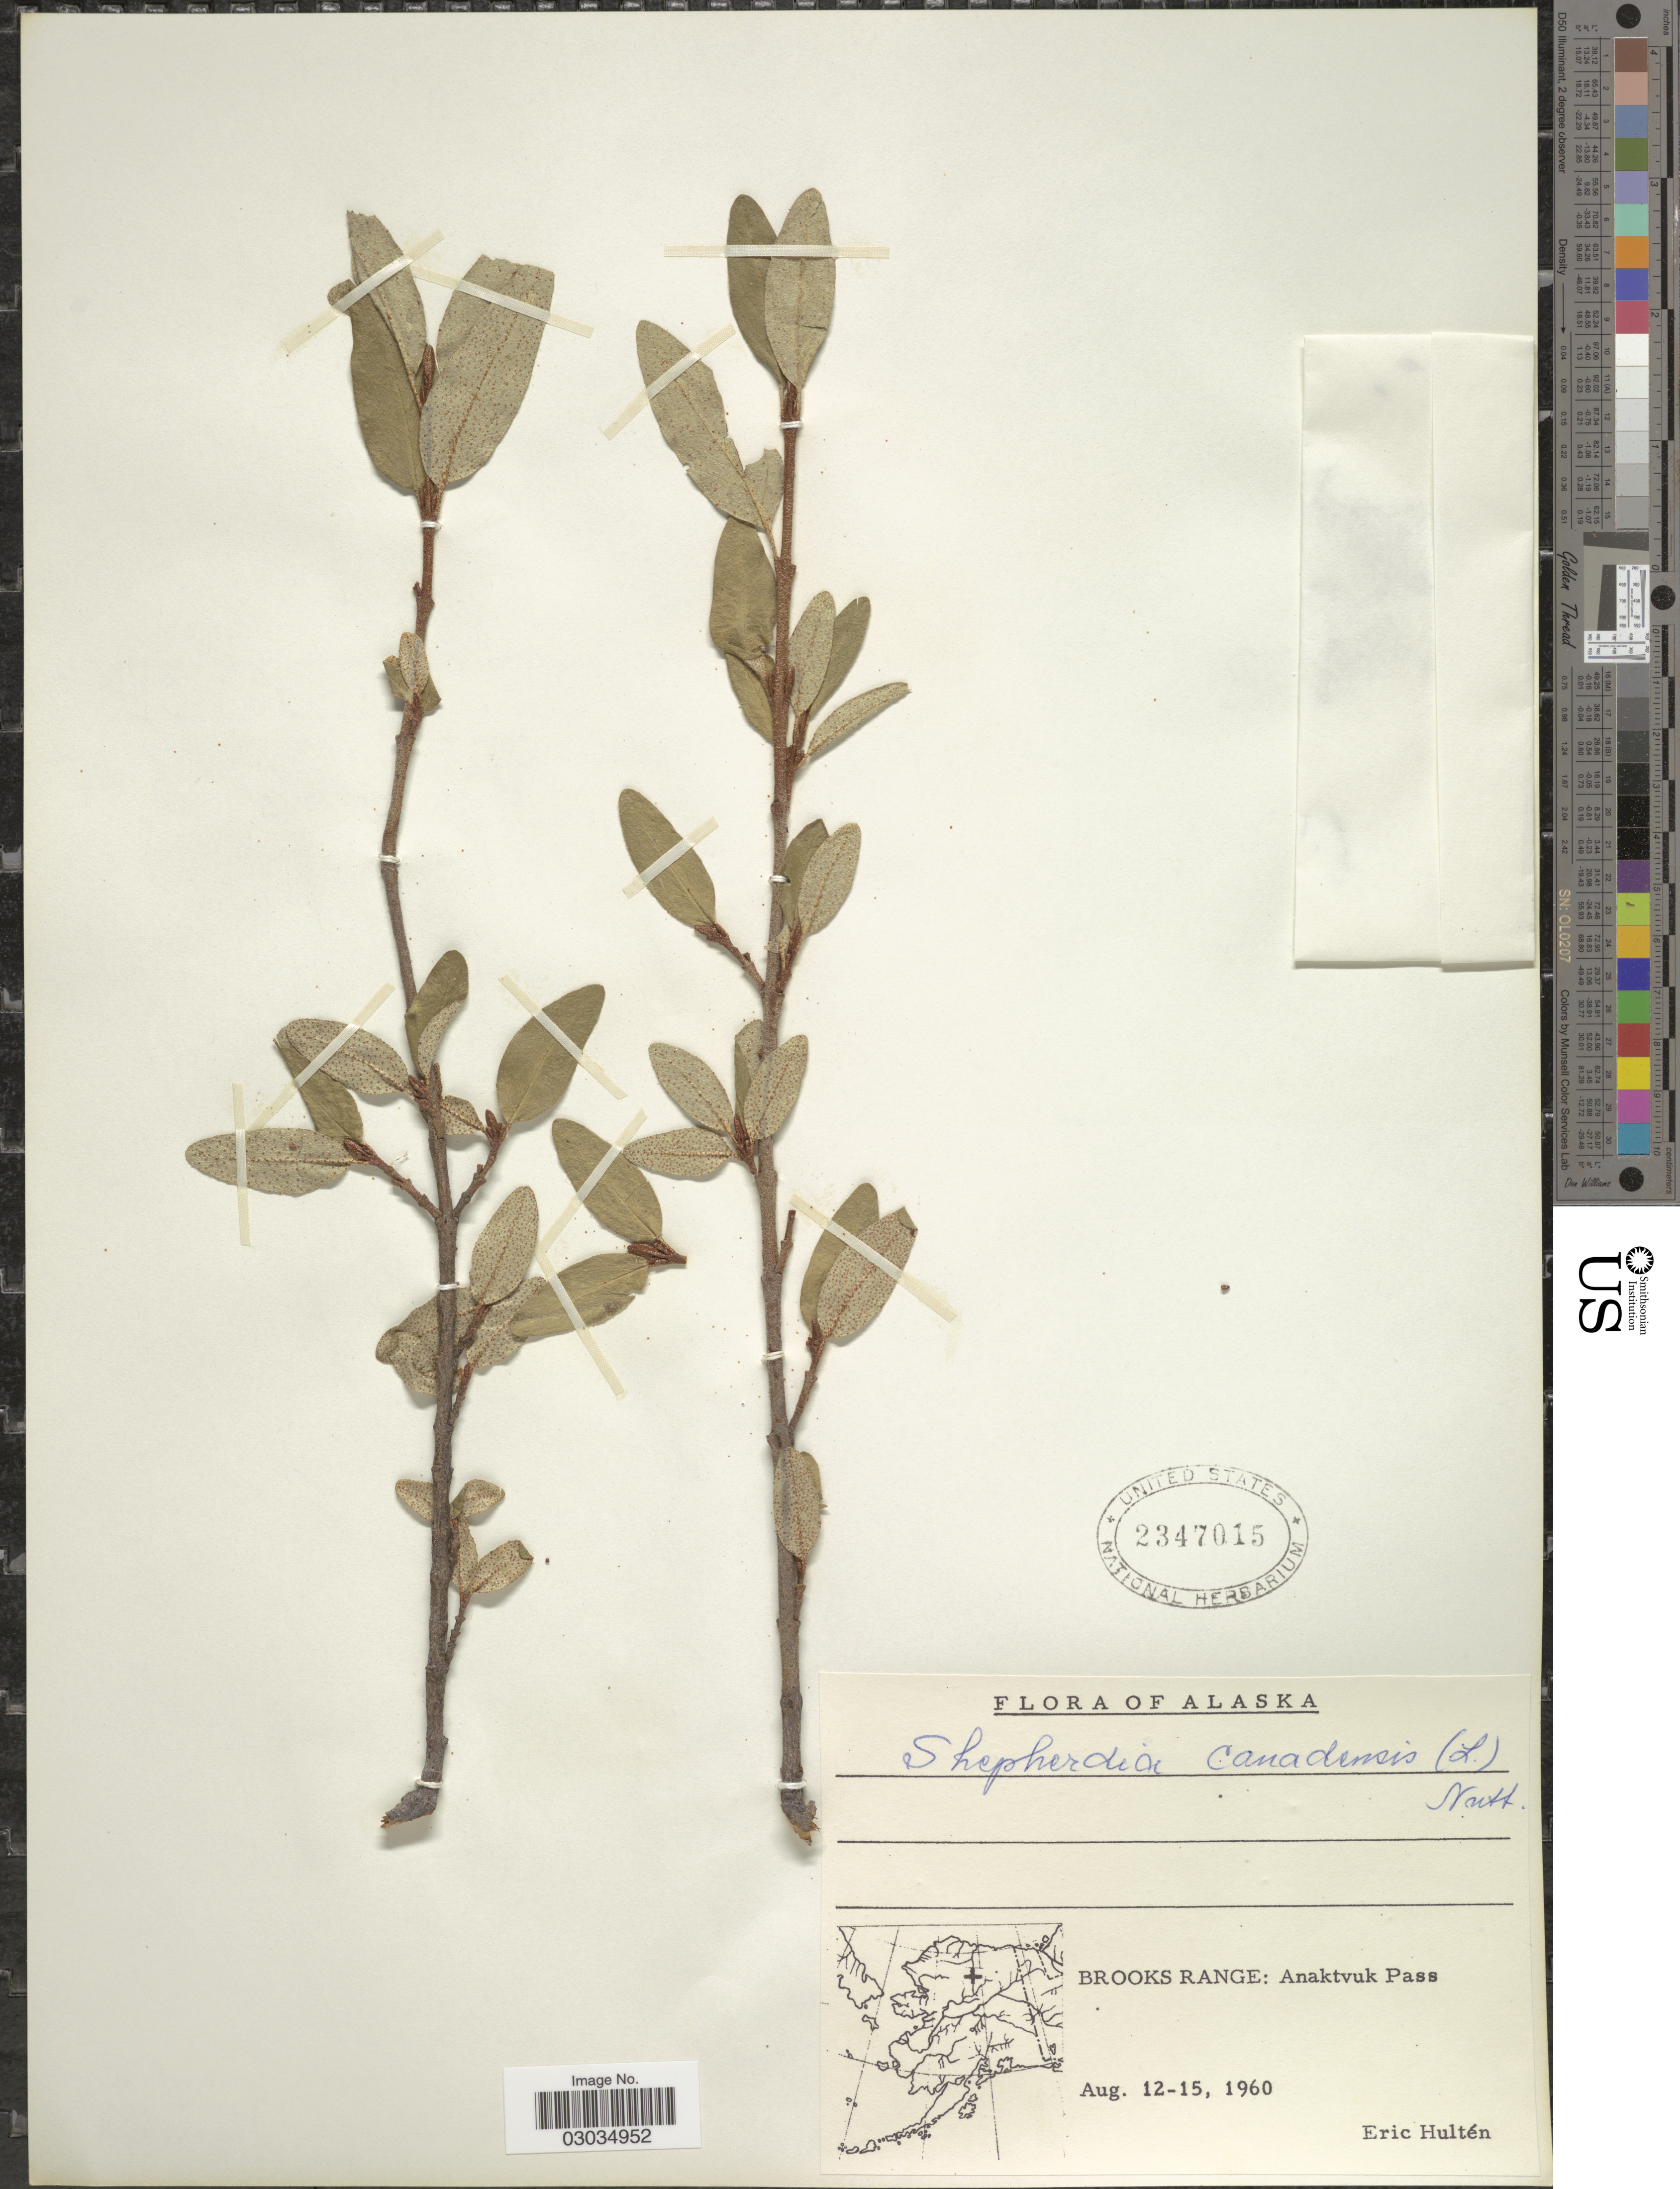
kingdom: Plantae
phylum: Tracheophyta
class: Magnoliopsida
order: Rosales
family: Elaeagnaceae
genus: Shepherdia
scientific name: Shepherdia canadensis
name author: (L.) Nutt.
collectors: E. G. Hultén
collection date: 1960-08-12/1960-08-15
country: United States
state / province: Alaska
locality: Brooks Range: Anaktvuk Pass.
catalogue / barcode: US 2347015